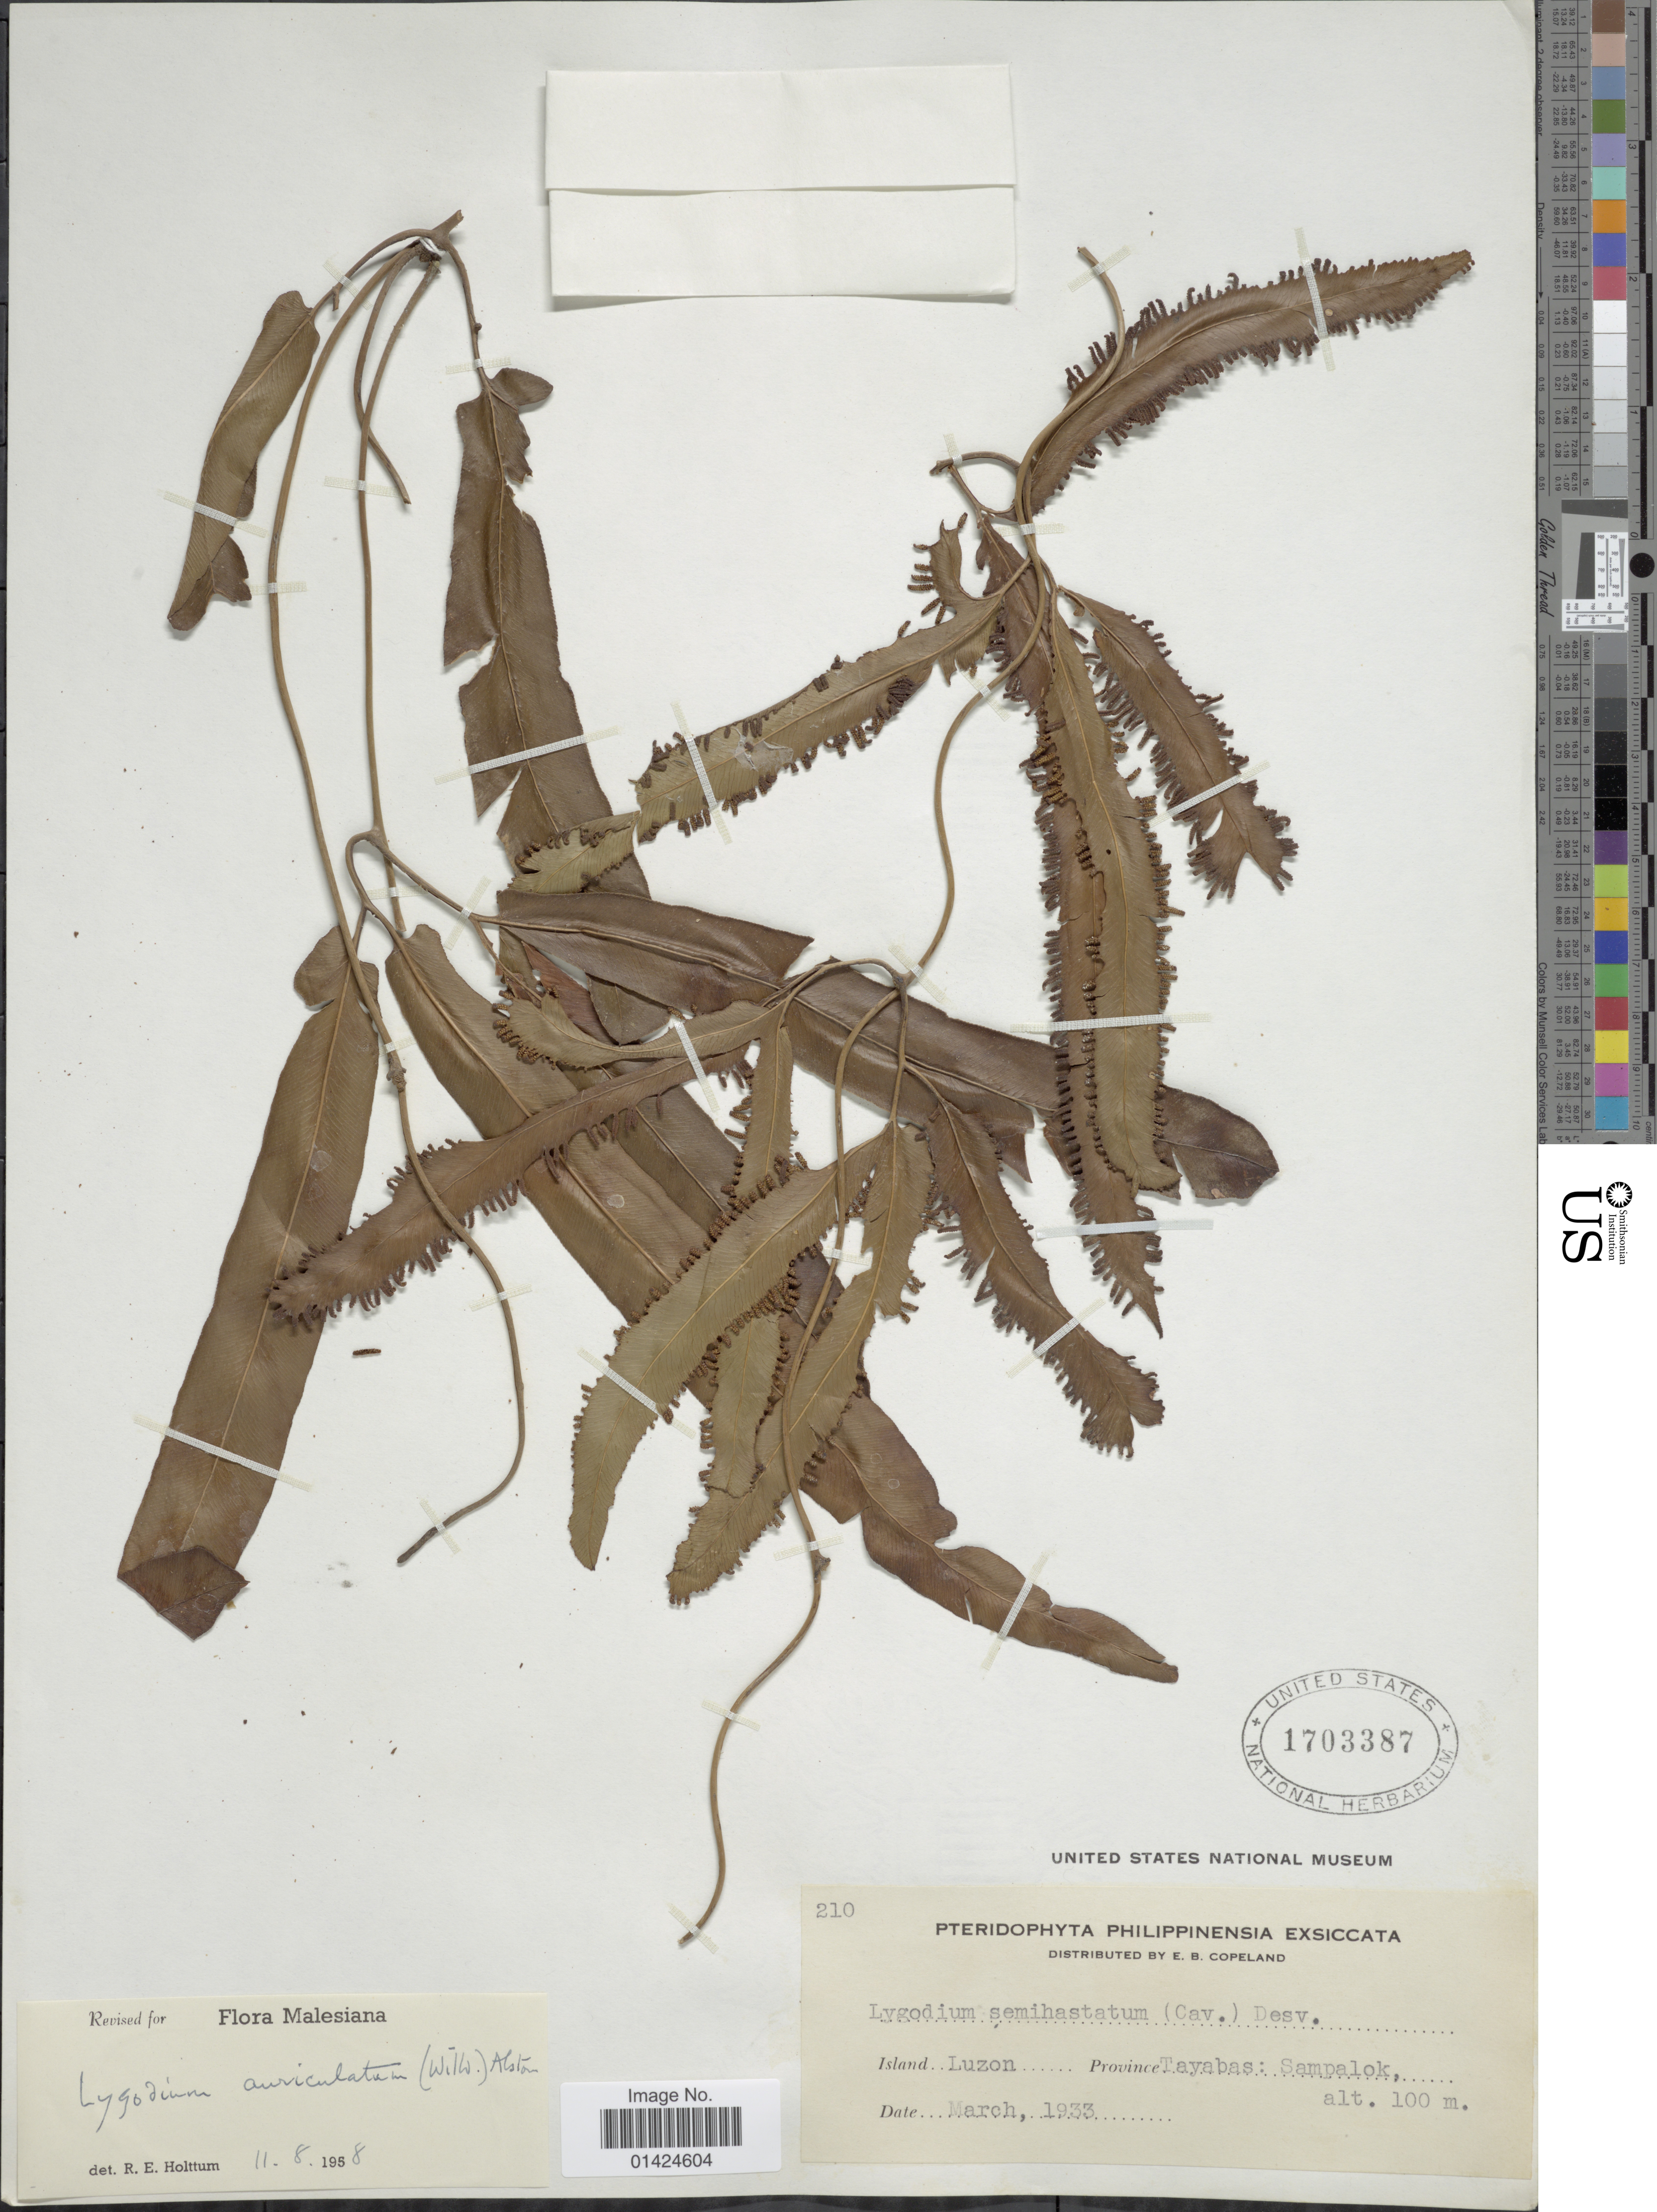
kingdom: Plantae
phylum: Tracheophyta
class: Polypodiopsida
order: Schizaeales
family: Lygodiaceae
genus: Lygodium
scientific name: Lygodium auriculatum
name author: (Willd.) Alston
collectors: E. B. Copeland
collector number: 210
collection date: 1933-03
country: Philippines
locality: Luzon. Provicnce Tayabas: Sampalok.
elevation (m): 100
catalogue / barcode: US 1703387